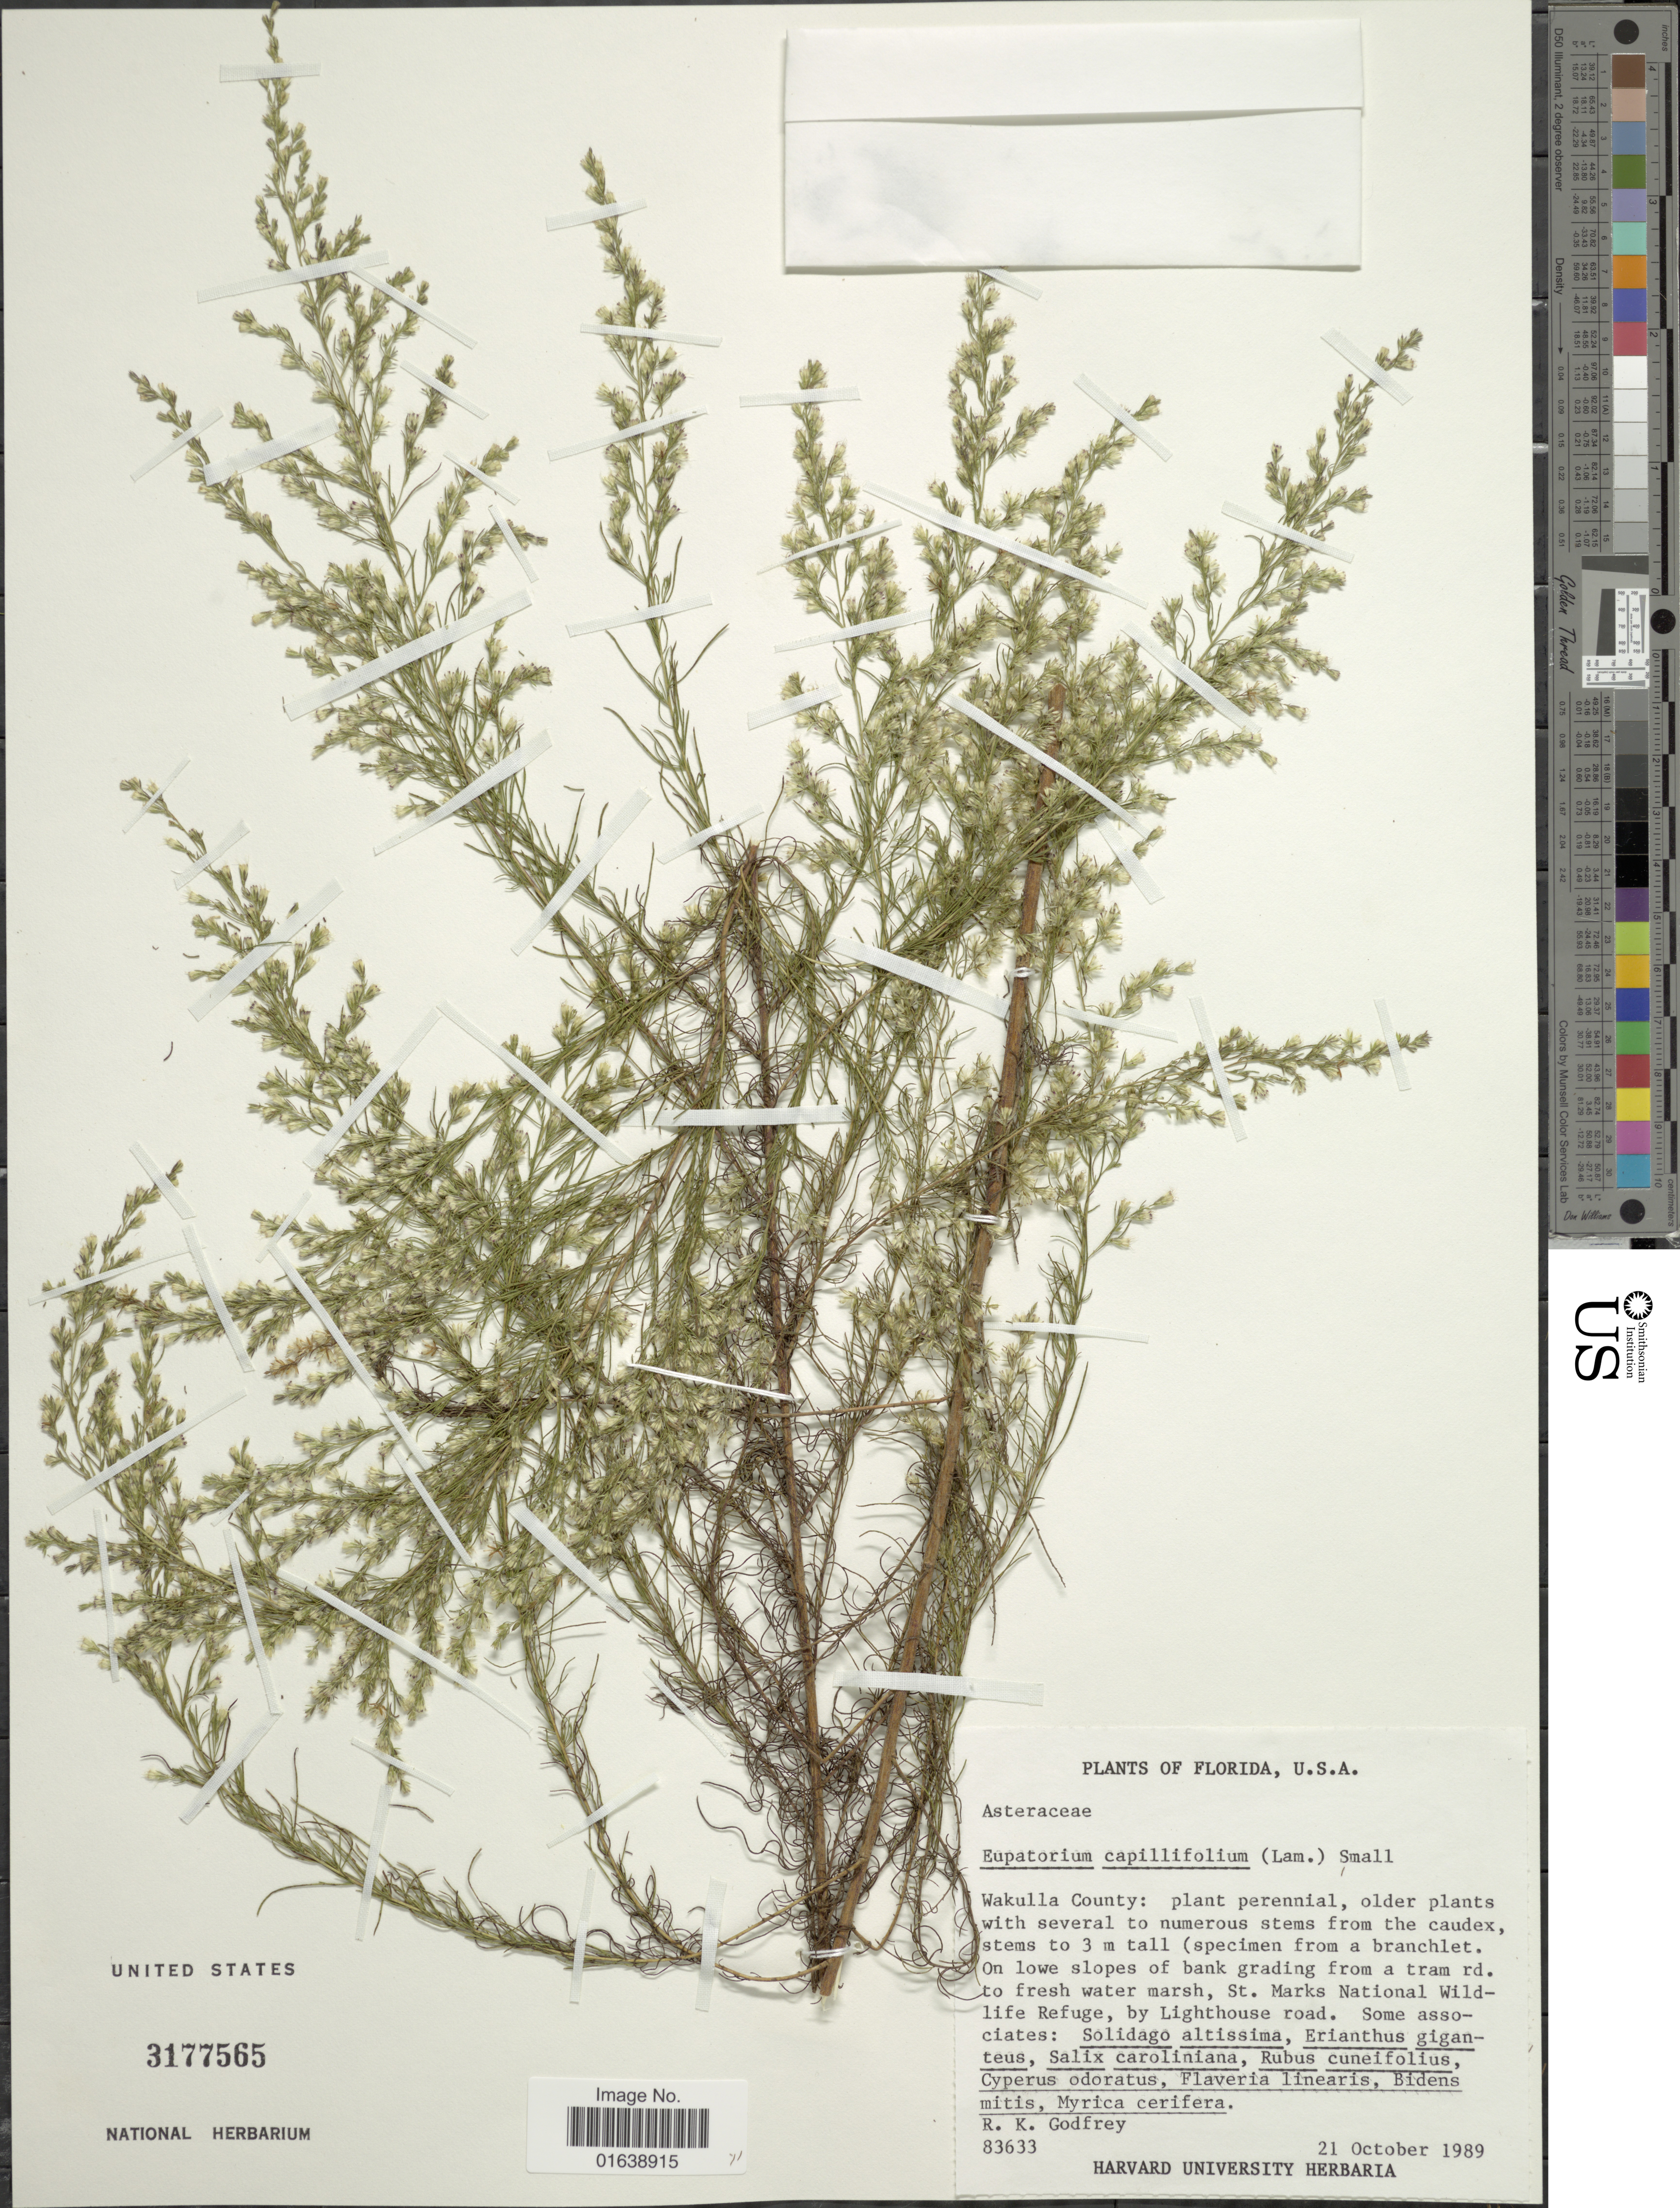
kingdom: Plantae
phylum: Tracheophyta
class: Magnoliopsida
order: Asterales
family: Asteraceae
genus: Eupatorium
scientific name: Eupatorium capillifolium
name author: (Lam.) Small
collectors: R. K. Godfrey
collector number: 83633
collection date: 1989-10-21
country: United States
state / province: Florida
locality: Wakulla County: On lowe slopes of bank grading from a tram rd. to fresh water marsh, St. Marks National Wildlife Refuge, by Lighthouse road.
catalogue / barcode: US 3177565